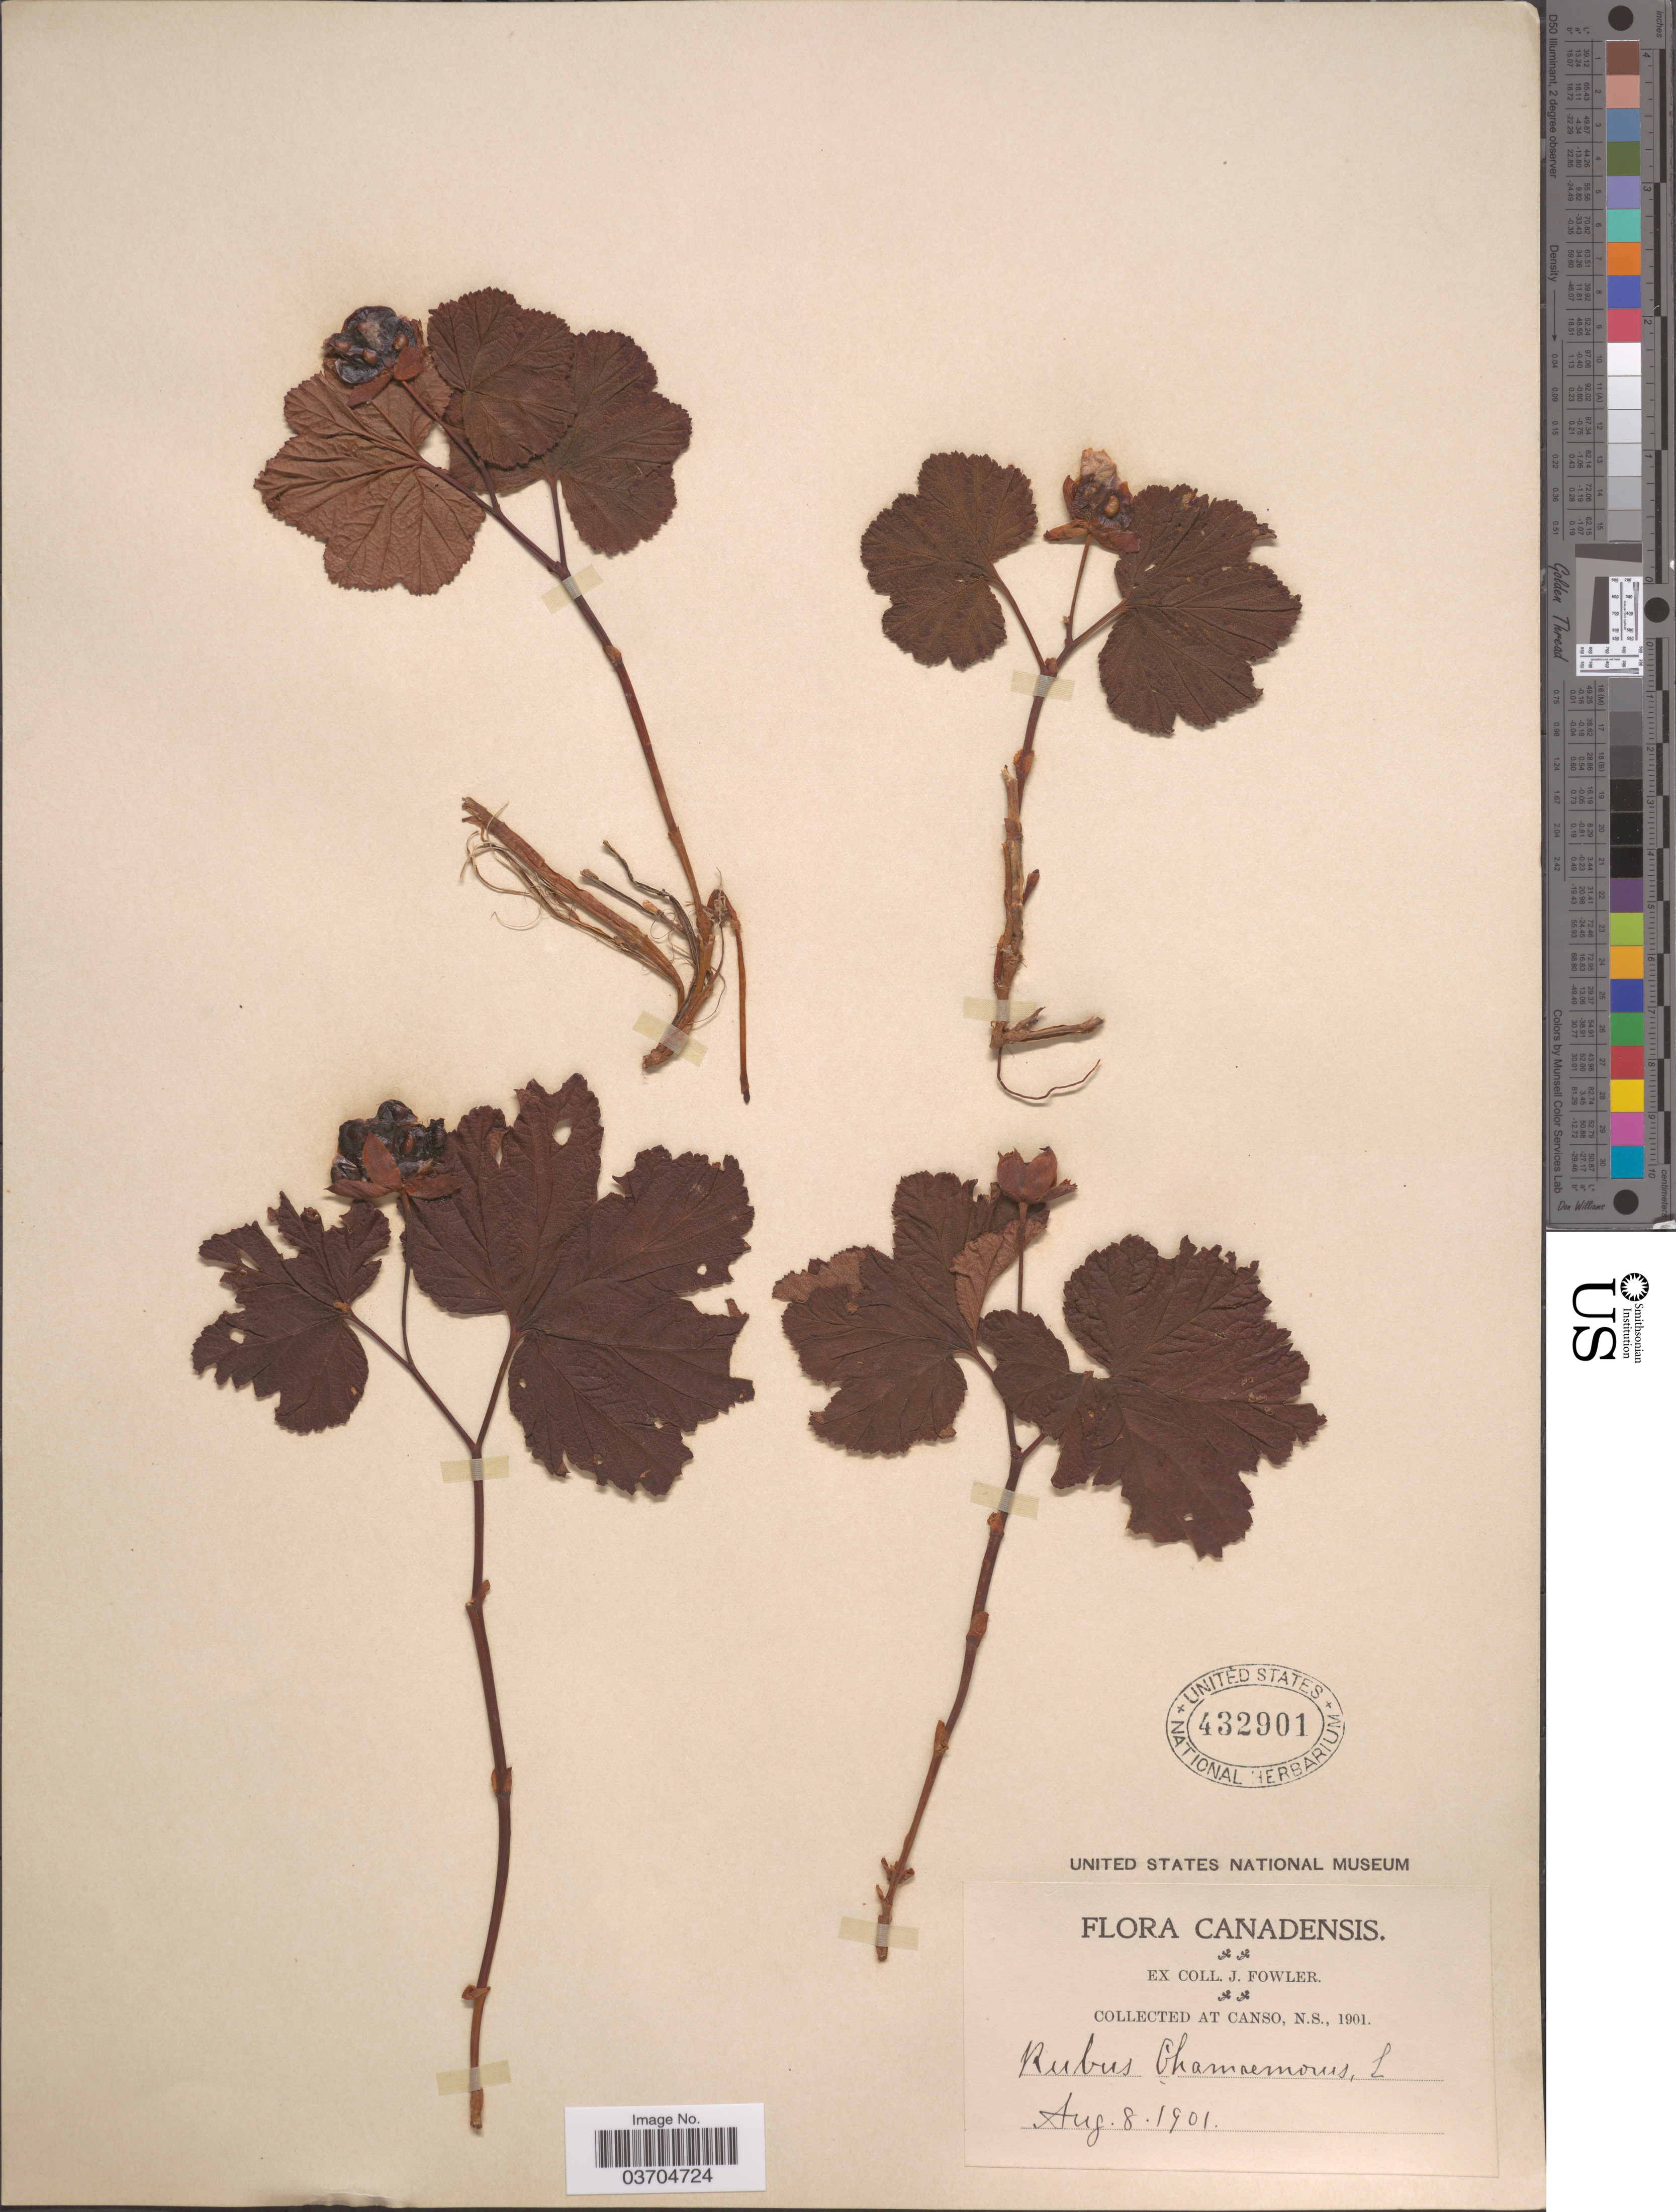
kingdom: Plantae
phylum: Tracheophyta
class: Magnoliopsida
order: Rosales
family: Rosaceae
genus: Rubus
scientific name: Rubus chamaemorus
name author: L.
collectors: J. Fowler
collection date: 1901-08-08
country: Canada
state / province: Nova Scotia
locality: Canso.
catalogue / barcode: US 432901